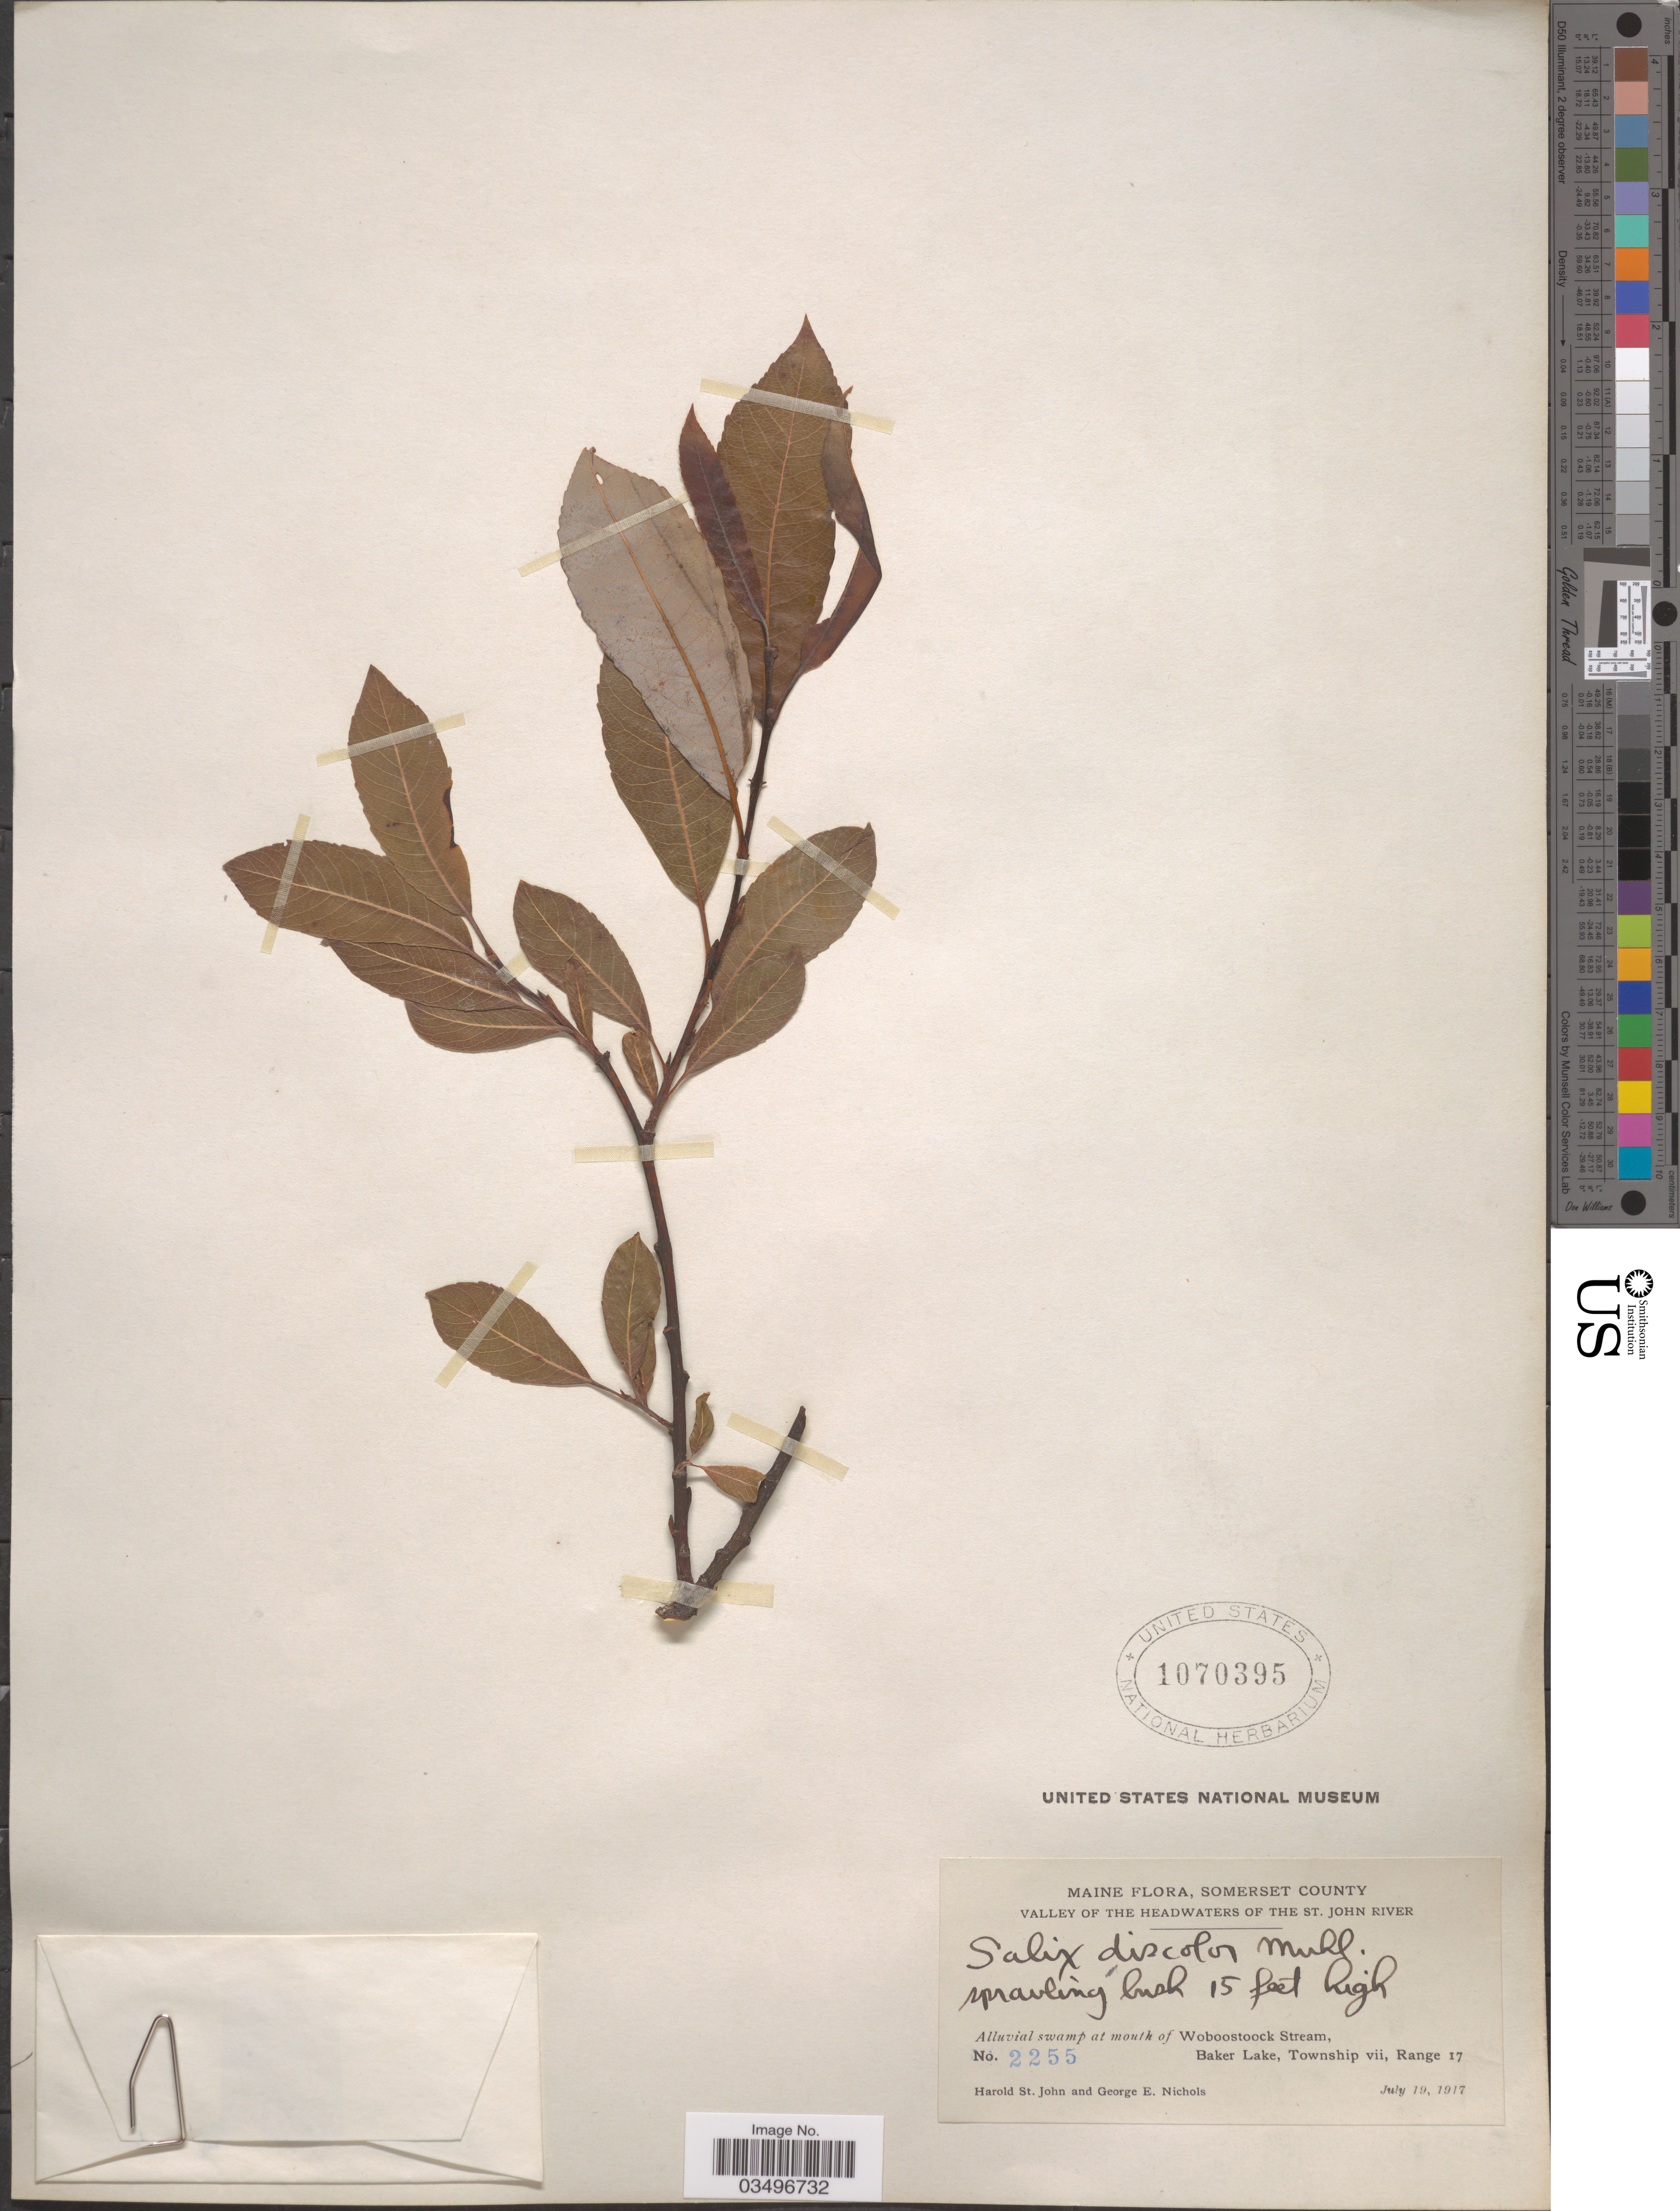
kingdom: Plantae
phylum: Tracheophyta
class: Magnoliopsida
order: Malpighiales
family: Salicaceae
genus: Salix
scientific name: Salix discolor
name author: Muhl.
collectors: H. St. John & G. E. Nichols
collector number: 2255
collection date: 1917-07-19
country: United States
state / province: Maine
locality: Somerset County. Valley of the headwaters of the St. John River. At mouth of Woboostoock Stream, Baker Lake, Township vii, Range 17.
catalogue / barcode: US 1070395